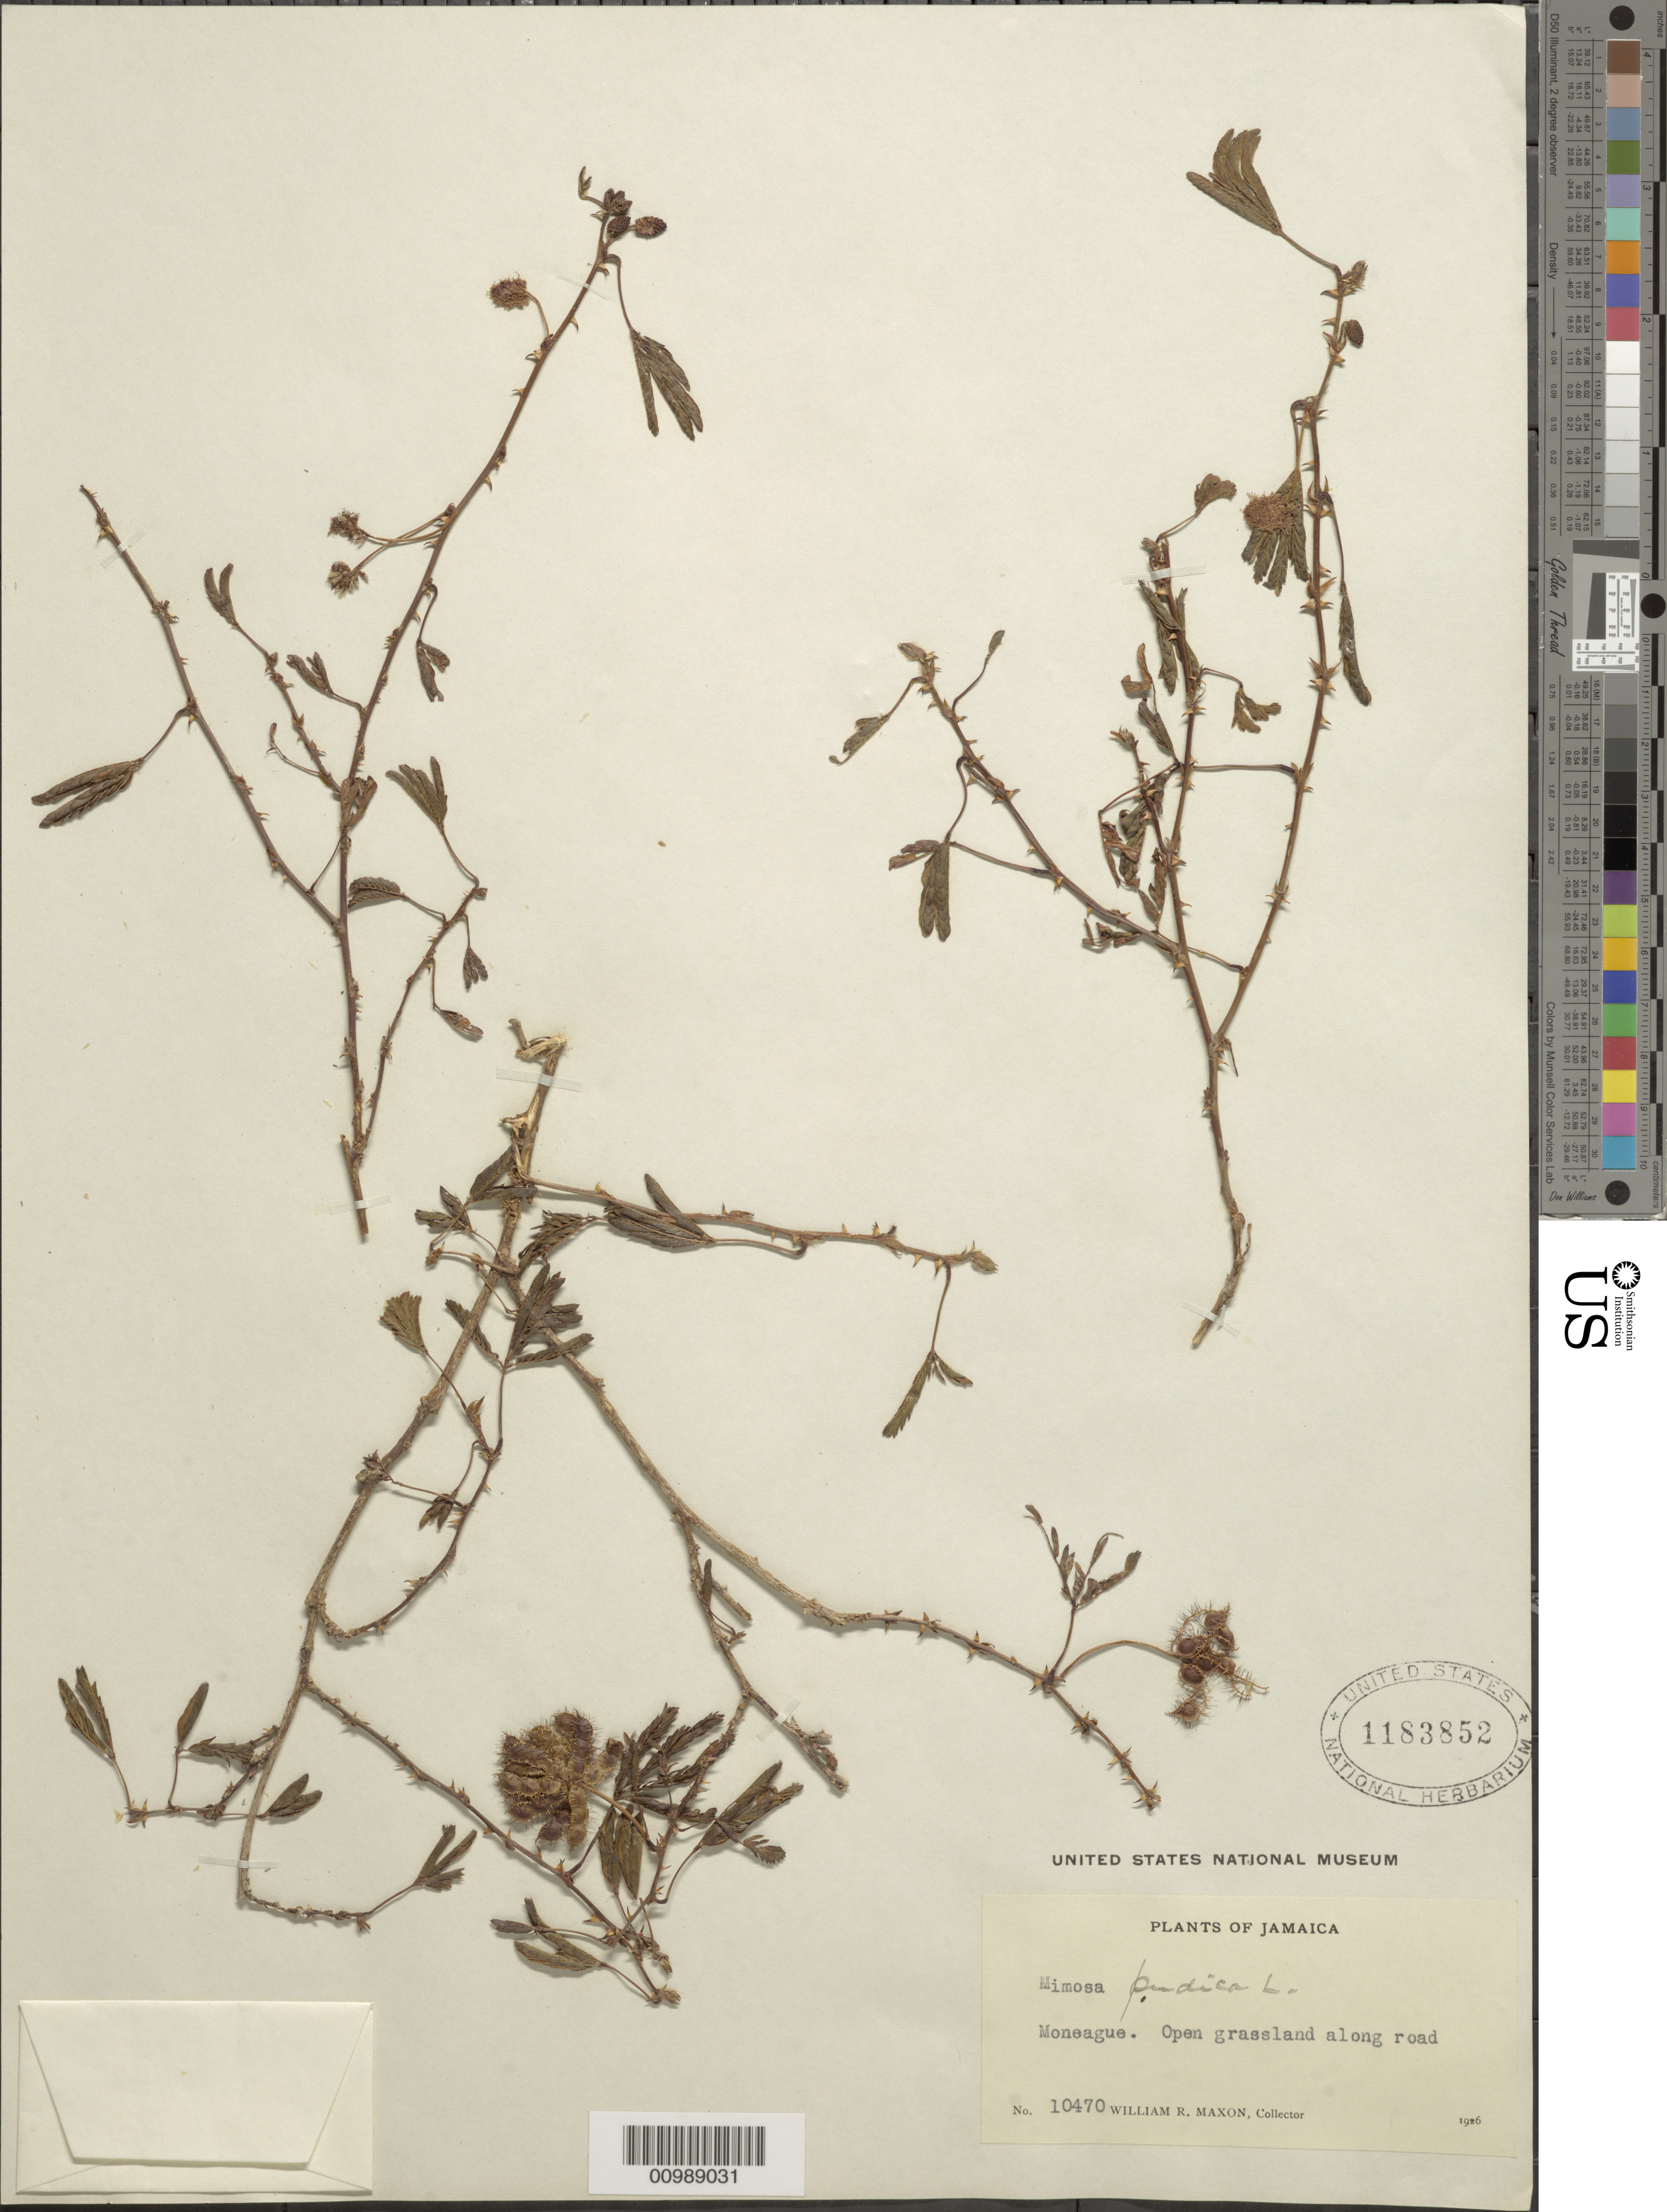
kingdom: Plantae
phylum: Tracheophyta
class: Magnoliopsida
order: Fabales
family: Fabaceae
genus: Mimosa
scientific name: Mimosa pudica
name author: L.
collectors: W. R. Maxon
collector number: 10470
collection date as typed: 25 Jul 1926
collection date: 1926-07-25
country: Jamaica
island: Jamaica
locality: Moneague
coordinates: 0 N, 0 E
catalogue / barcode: US 1183852